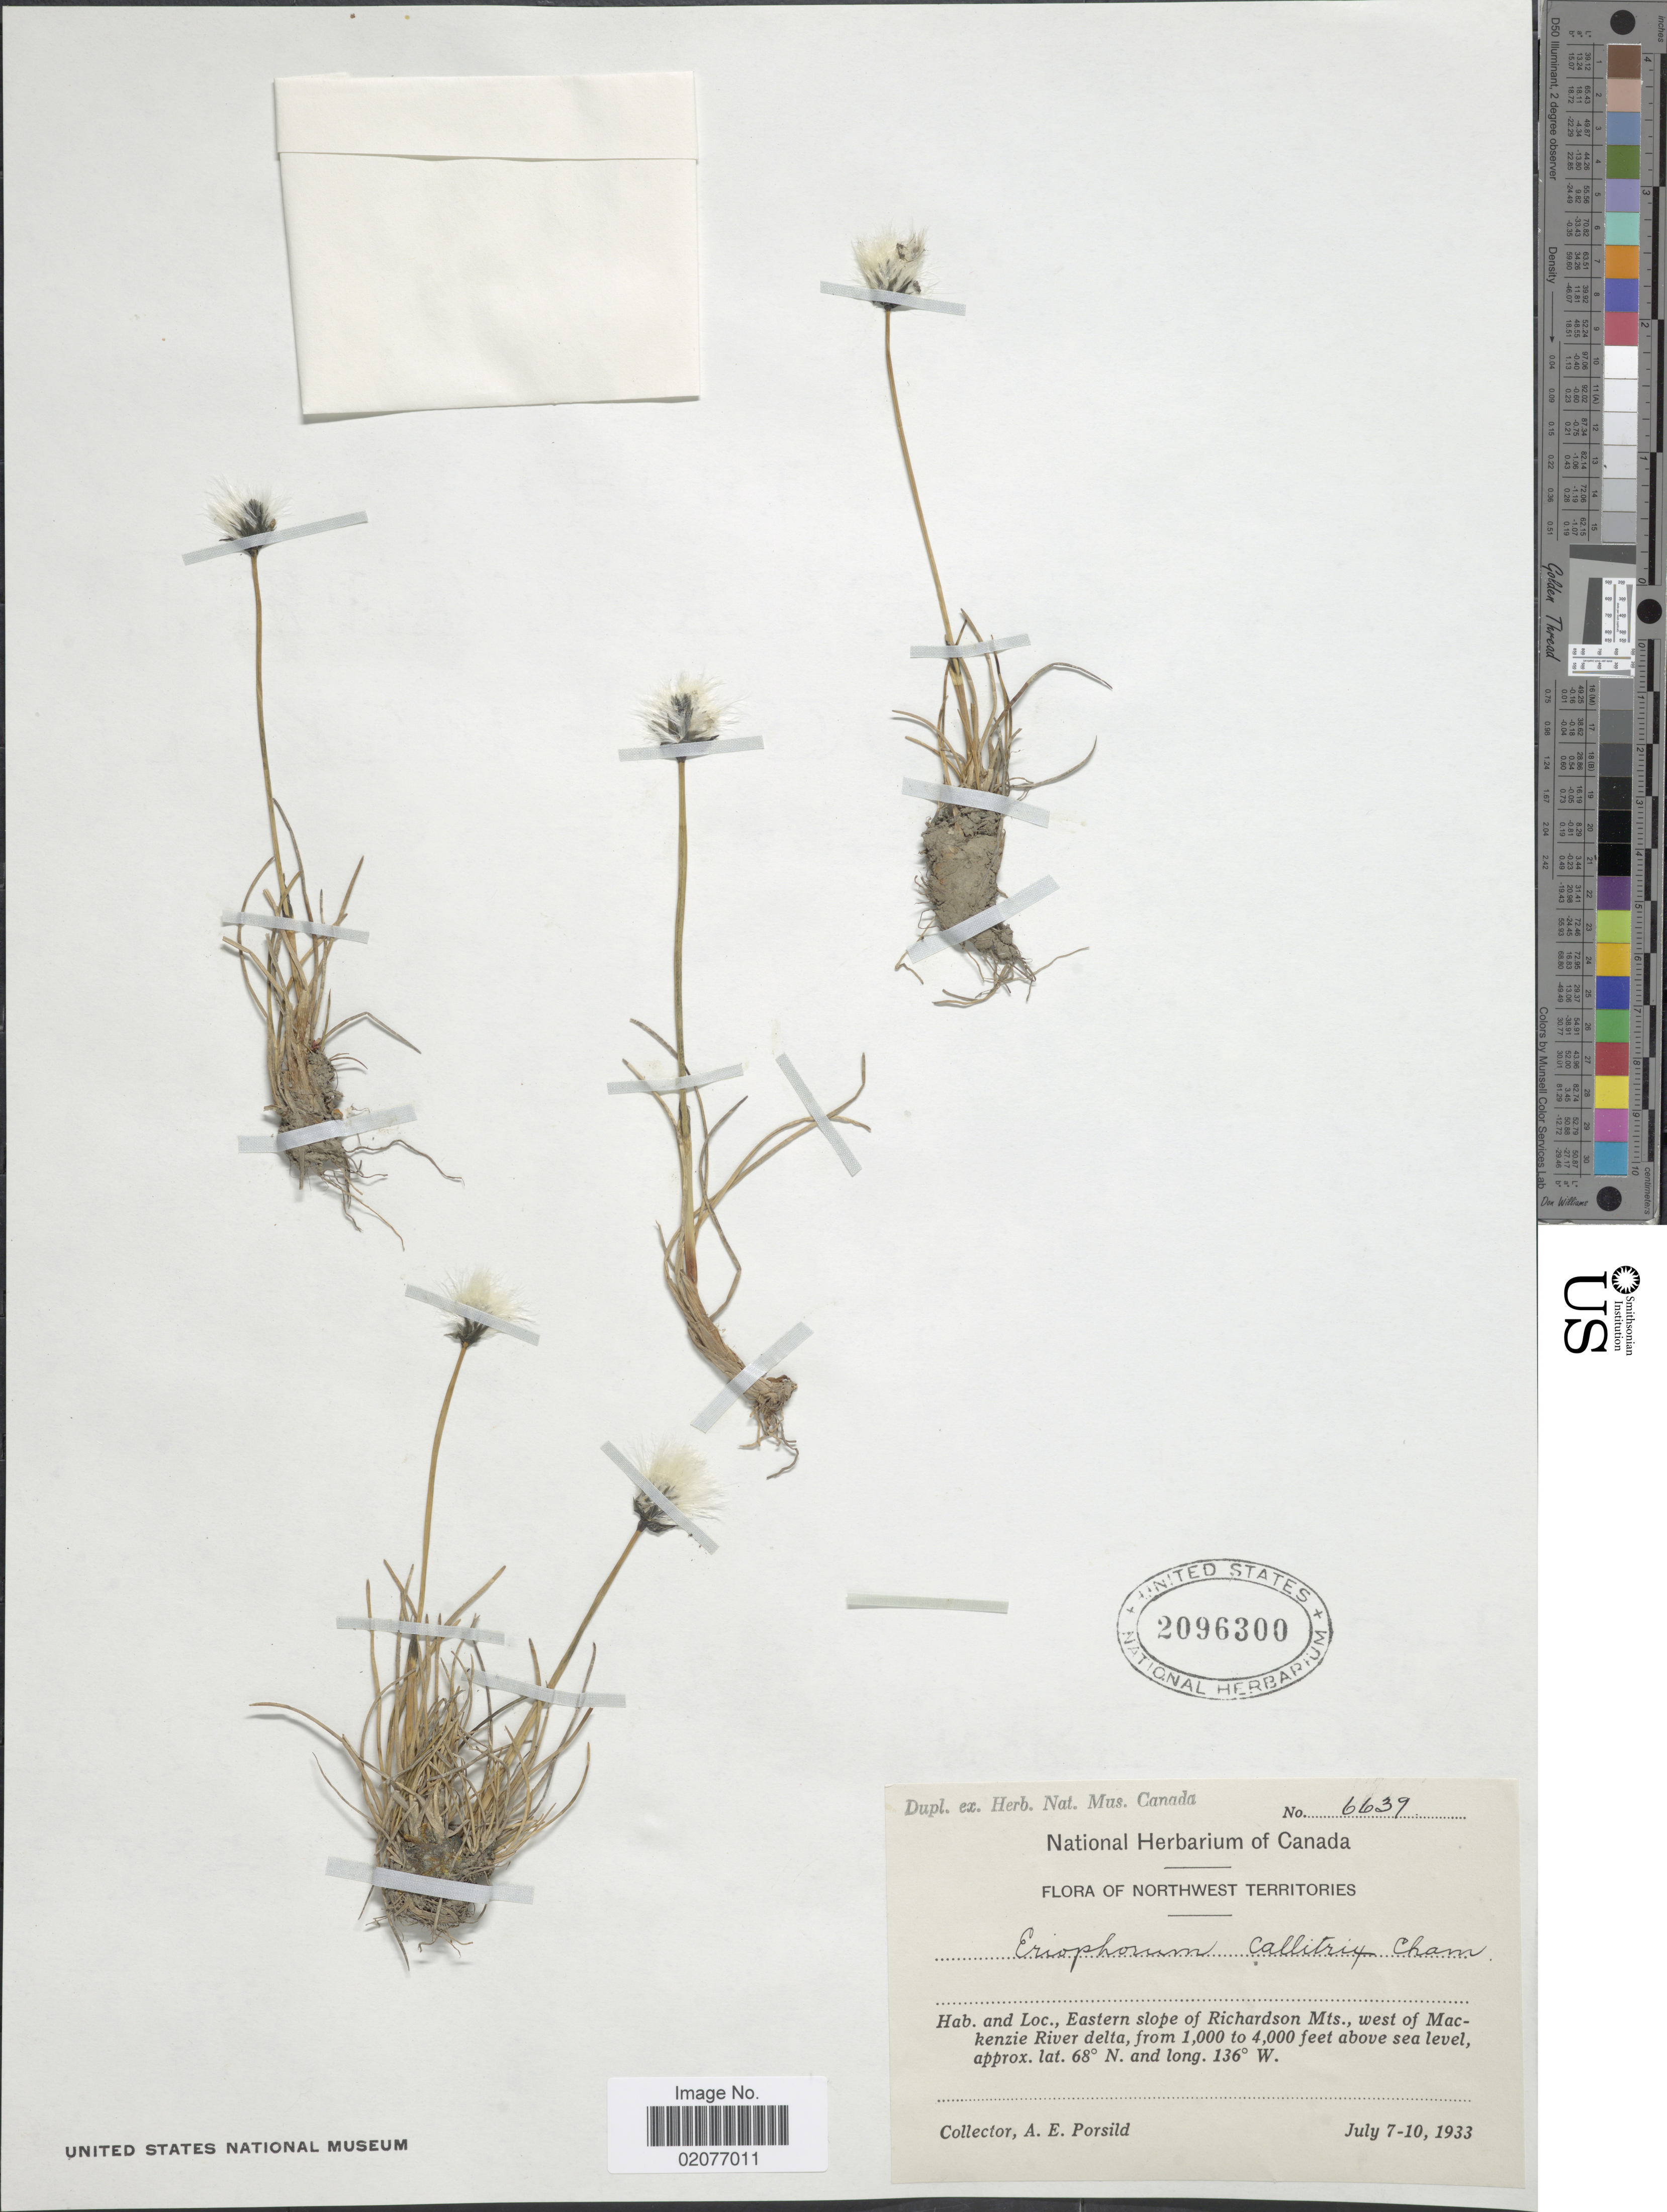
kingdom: Plantae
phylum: Tracheophyta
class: Liliopsida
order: Poales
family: Cyperaceae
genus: Eriophorum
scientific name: Eriophorum callitrix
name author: Cham. ex C.A. Mey.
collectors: A. E. Porsild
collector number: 6639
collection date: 1933-07-07/1933-07-10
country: Canada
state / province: Northwest Territories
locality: Eastern slope of Richardson Mts., west of Mackenzie River delta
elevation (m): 305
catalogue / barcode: US 2096300